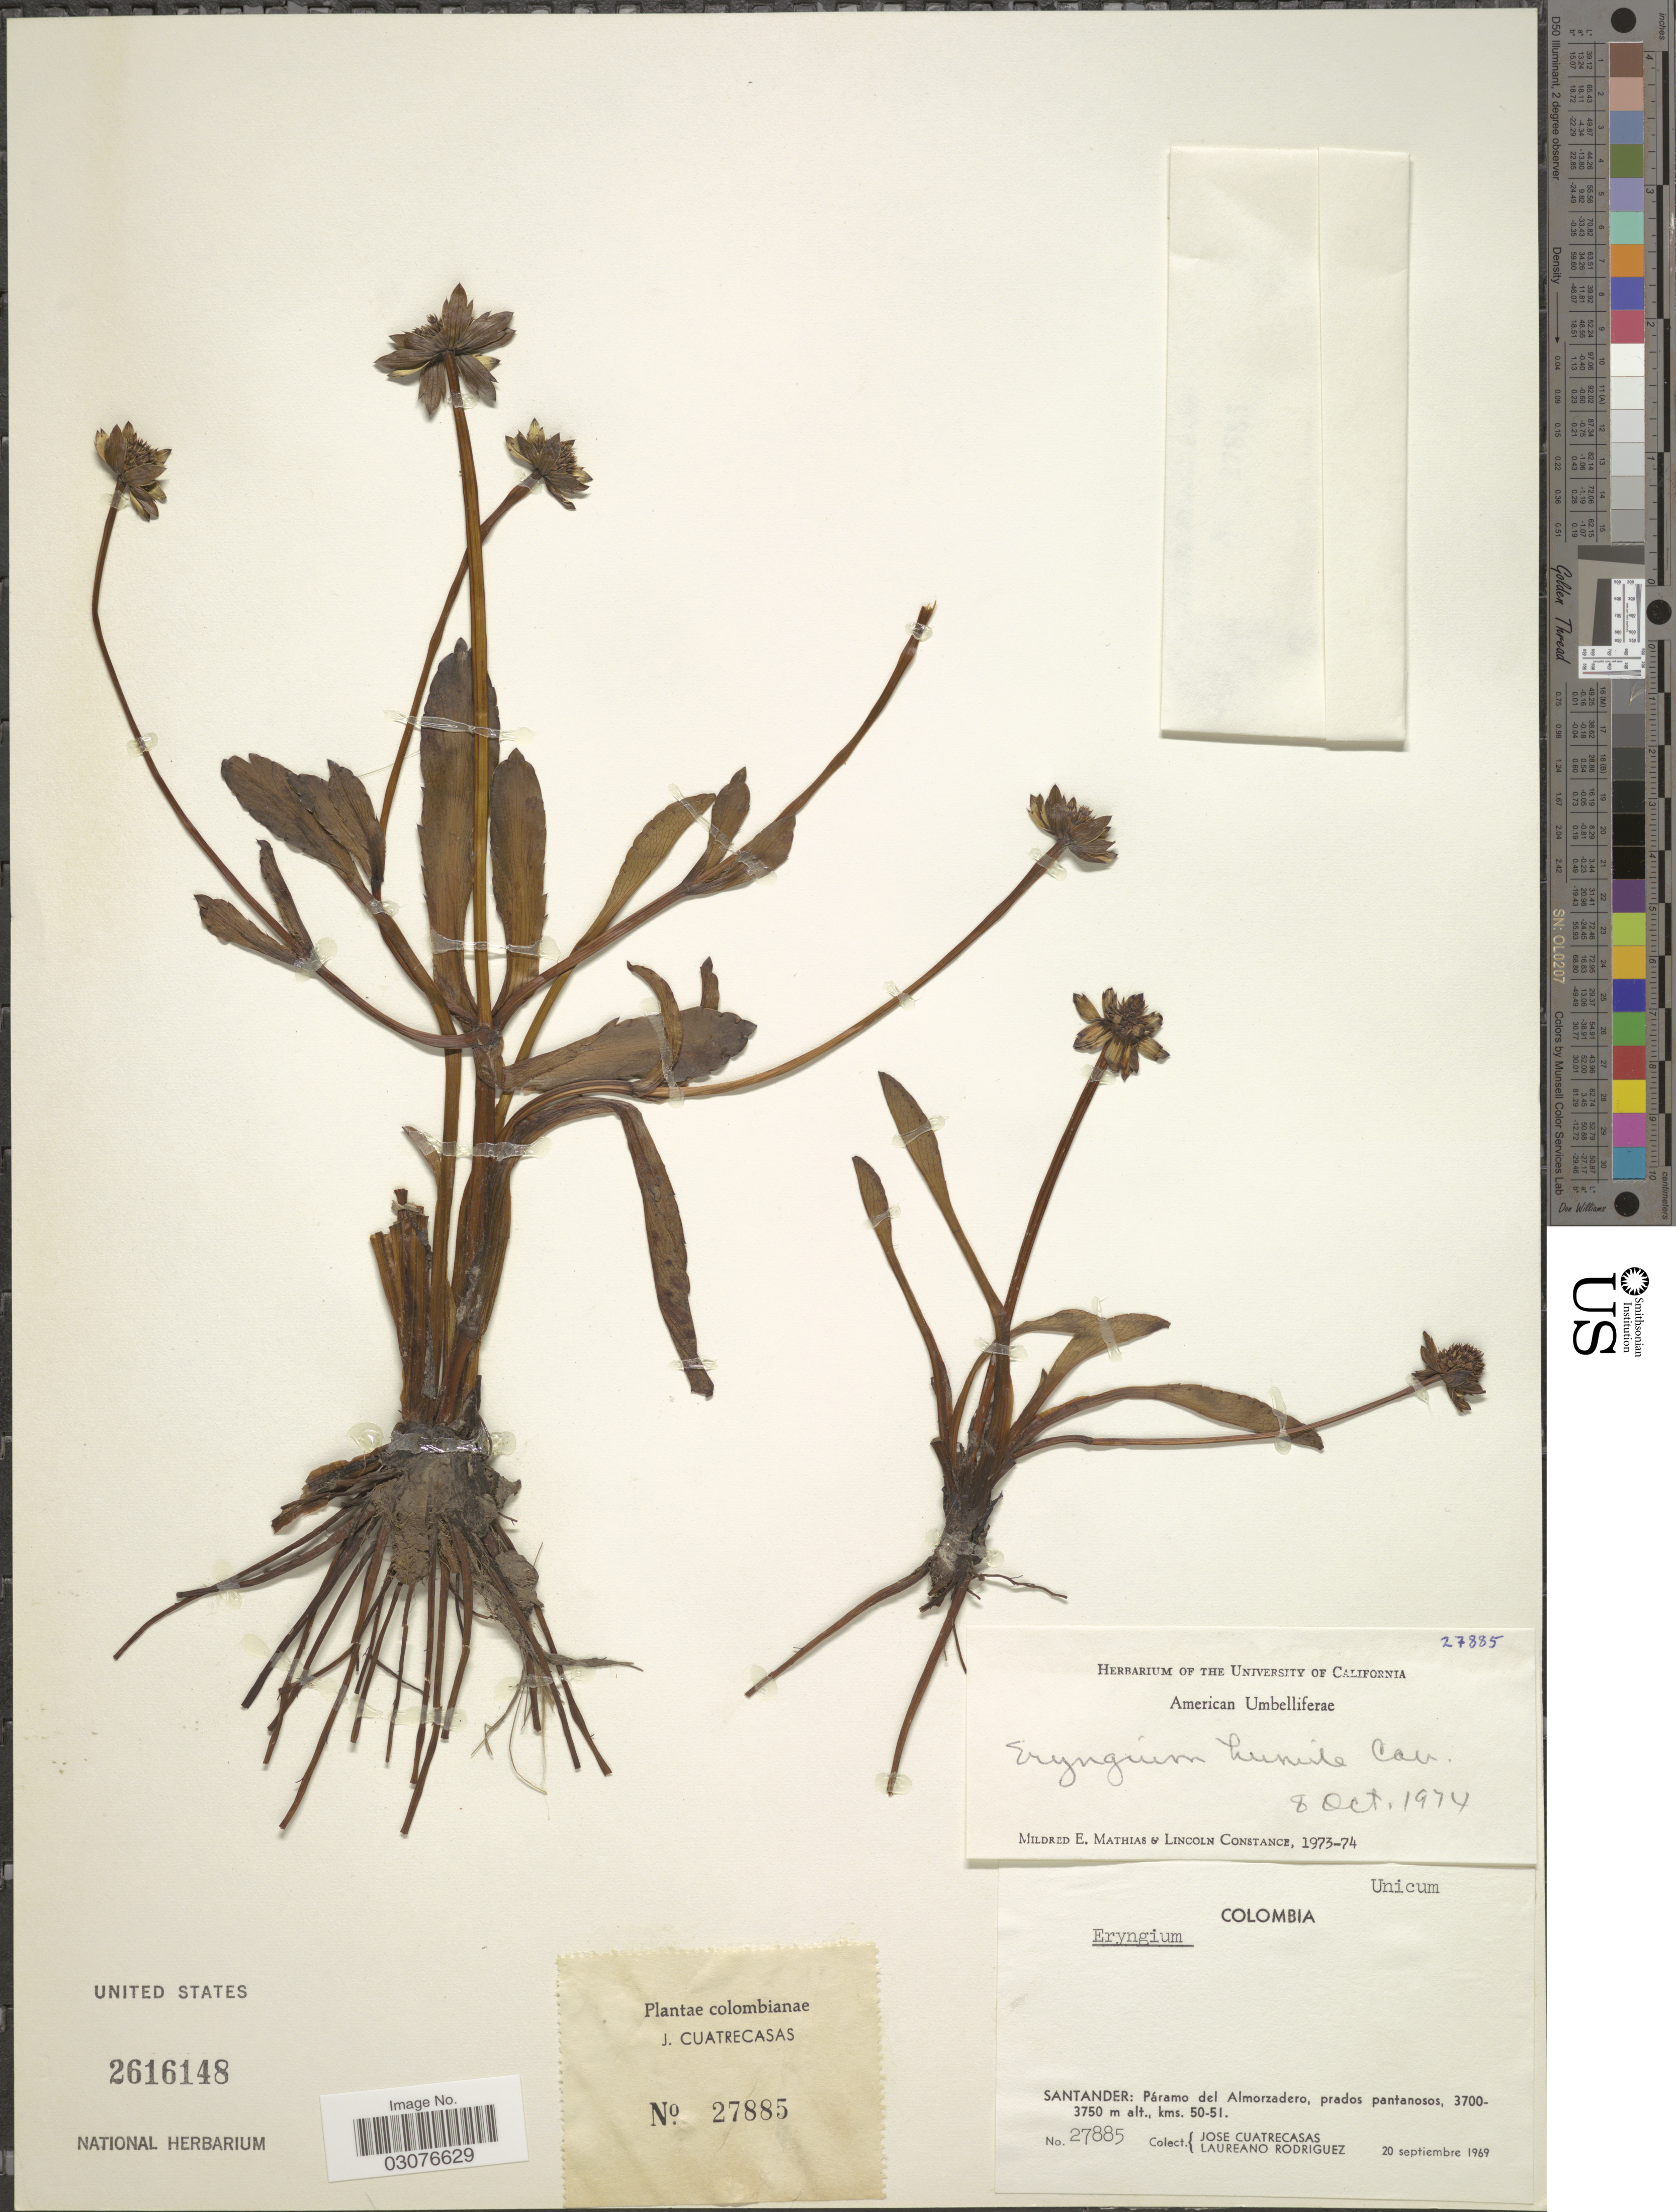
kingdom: Plantae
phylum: Tracheophyta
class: Magnoliopsida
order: Apiales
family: Apiaceae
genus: Eryngium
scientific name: Eryngium humile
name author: Cav.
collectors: J. Cuatrecasas & L. Rodriguez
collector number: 27885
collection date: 1969-09-20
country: Colombia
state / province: Santander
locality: Páramo del Almorzadero, prados pantanosos, kms. 50-51.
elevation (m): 3700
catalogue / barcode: US 2616148